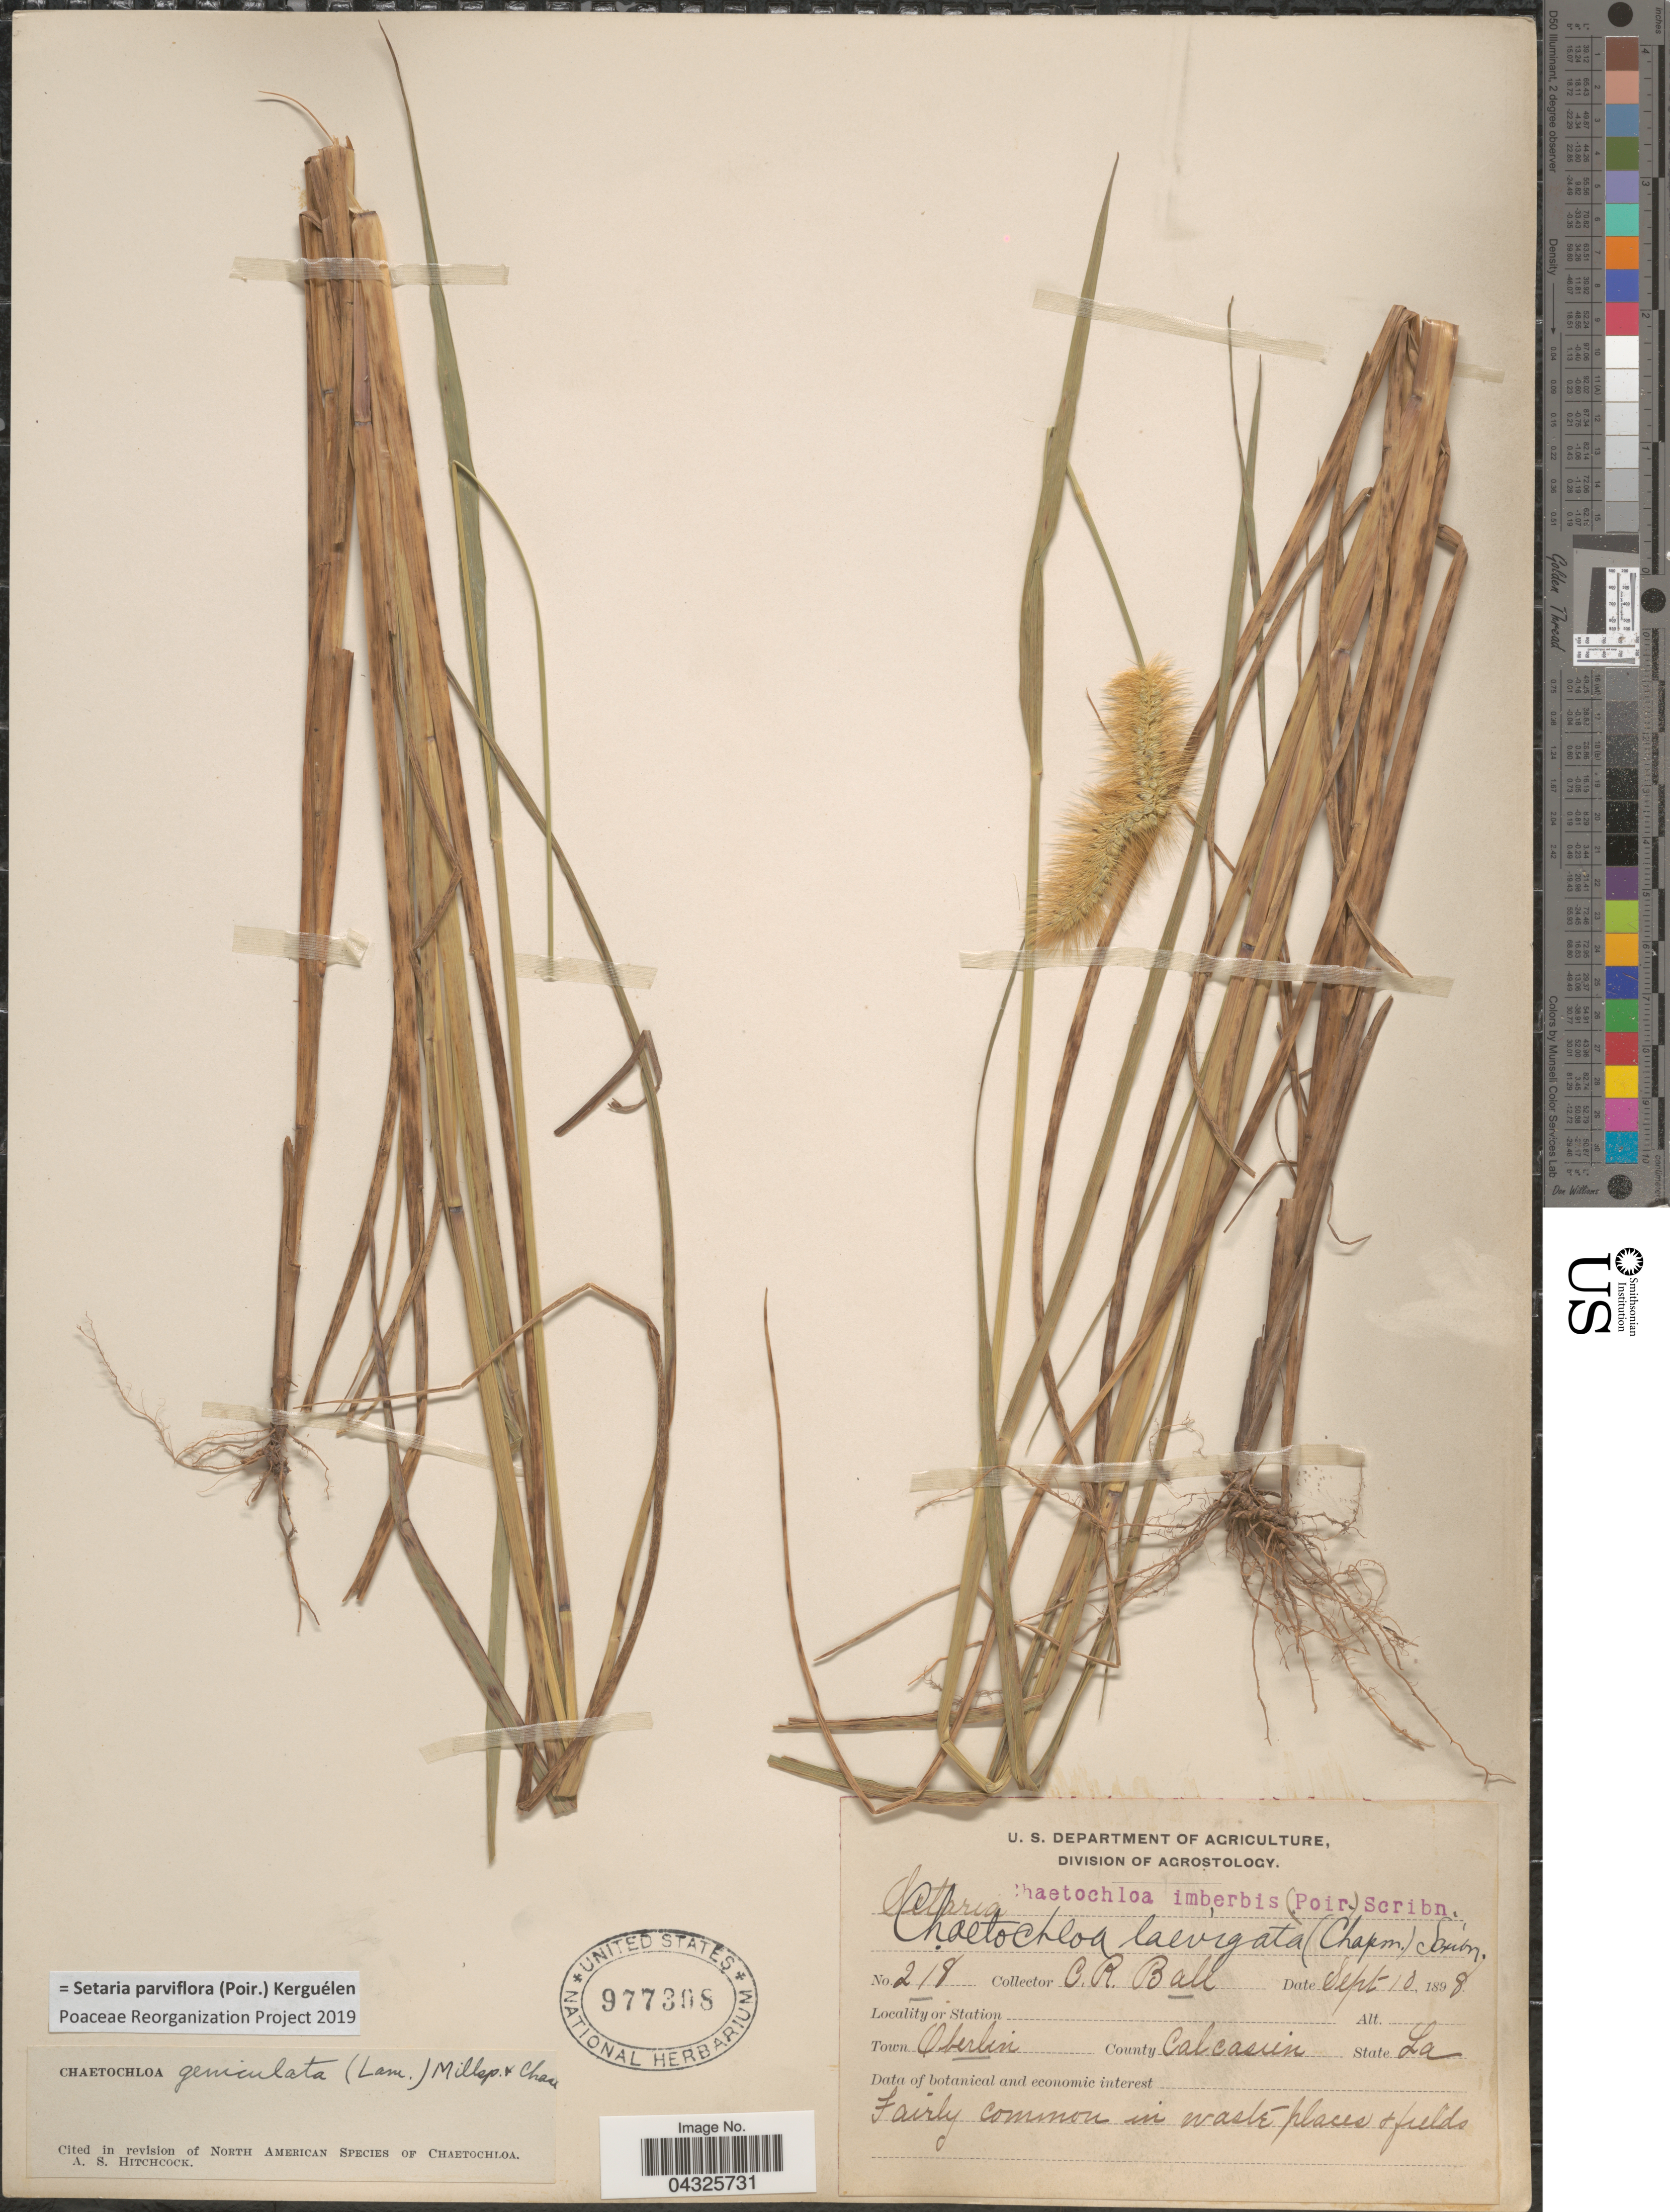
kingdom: Plantae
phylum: Tracheophyta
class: Liliopsida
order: Poales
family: Poaceae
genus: Setaria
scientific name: Setaria parviflora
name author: (Poir.) Kerguélen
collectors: C. R. Ball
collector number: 218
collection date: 1898-09-10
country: United States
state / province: Louisiana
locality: Town Oberlin. County Calcasieu.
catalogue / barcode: US 977308